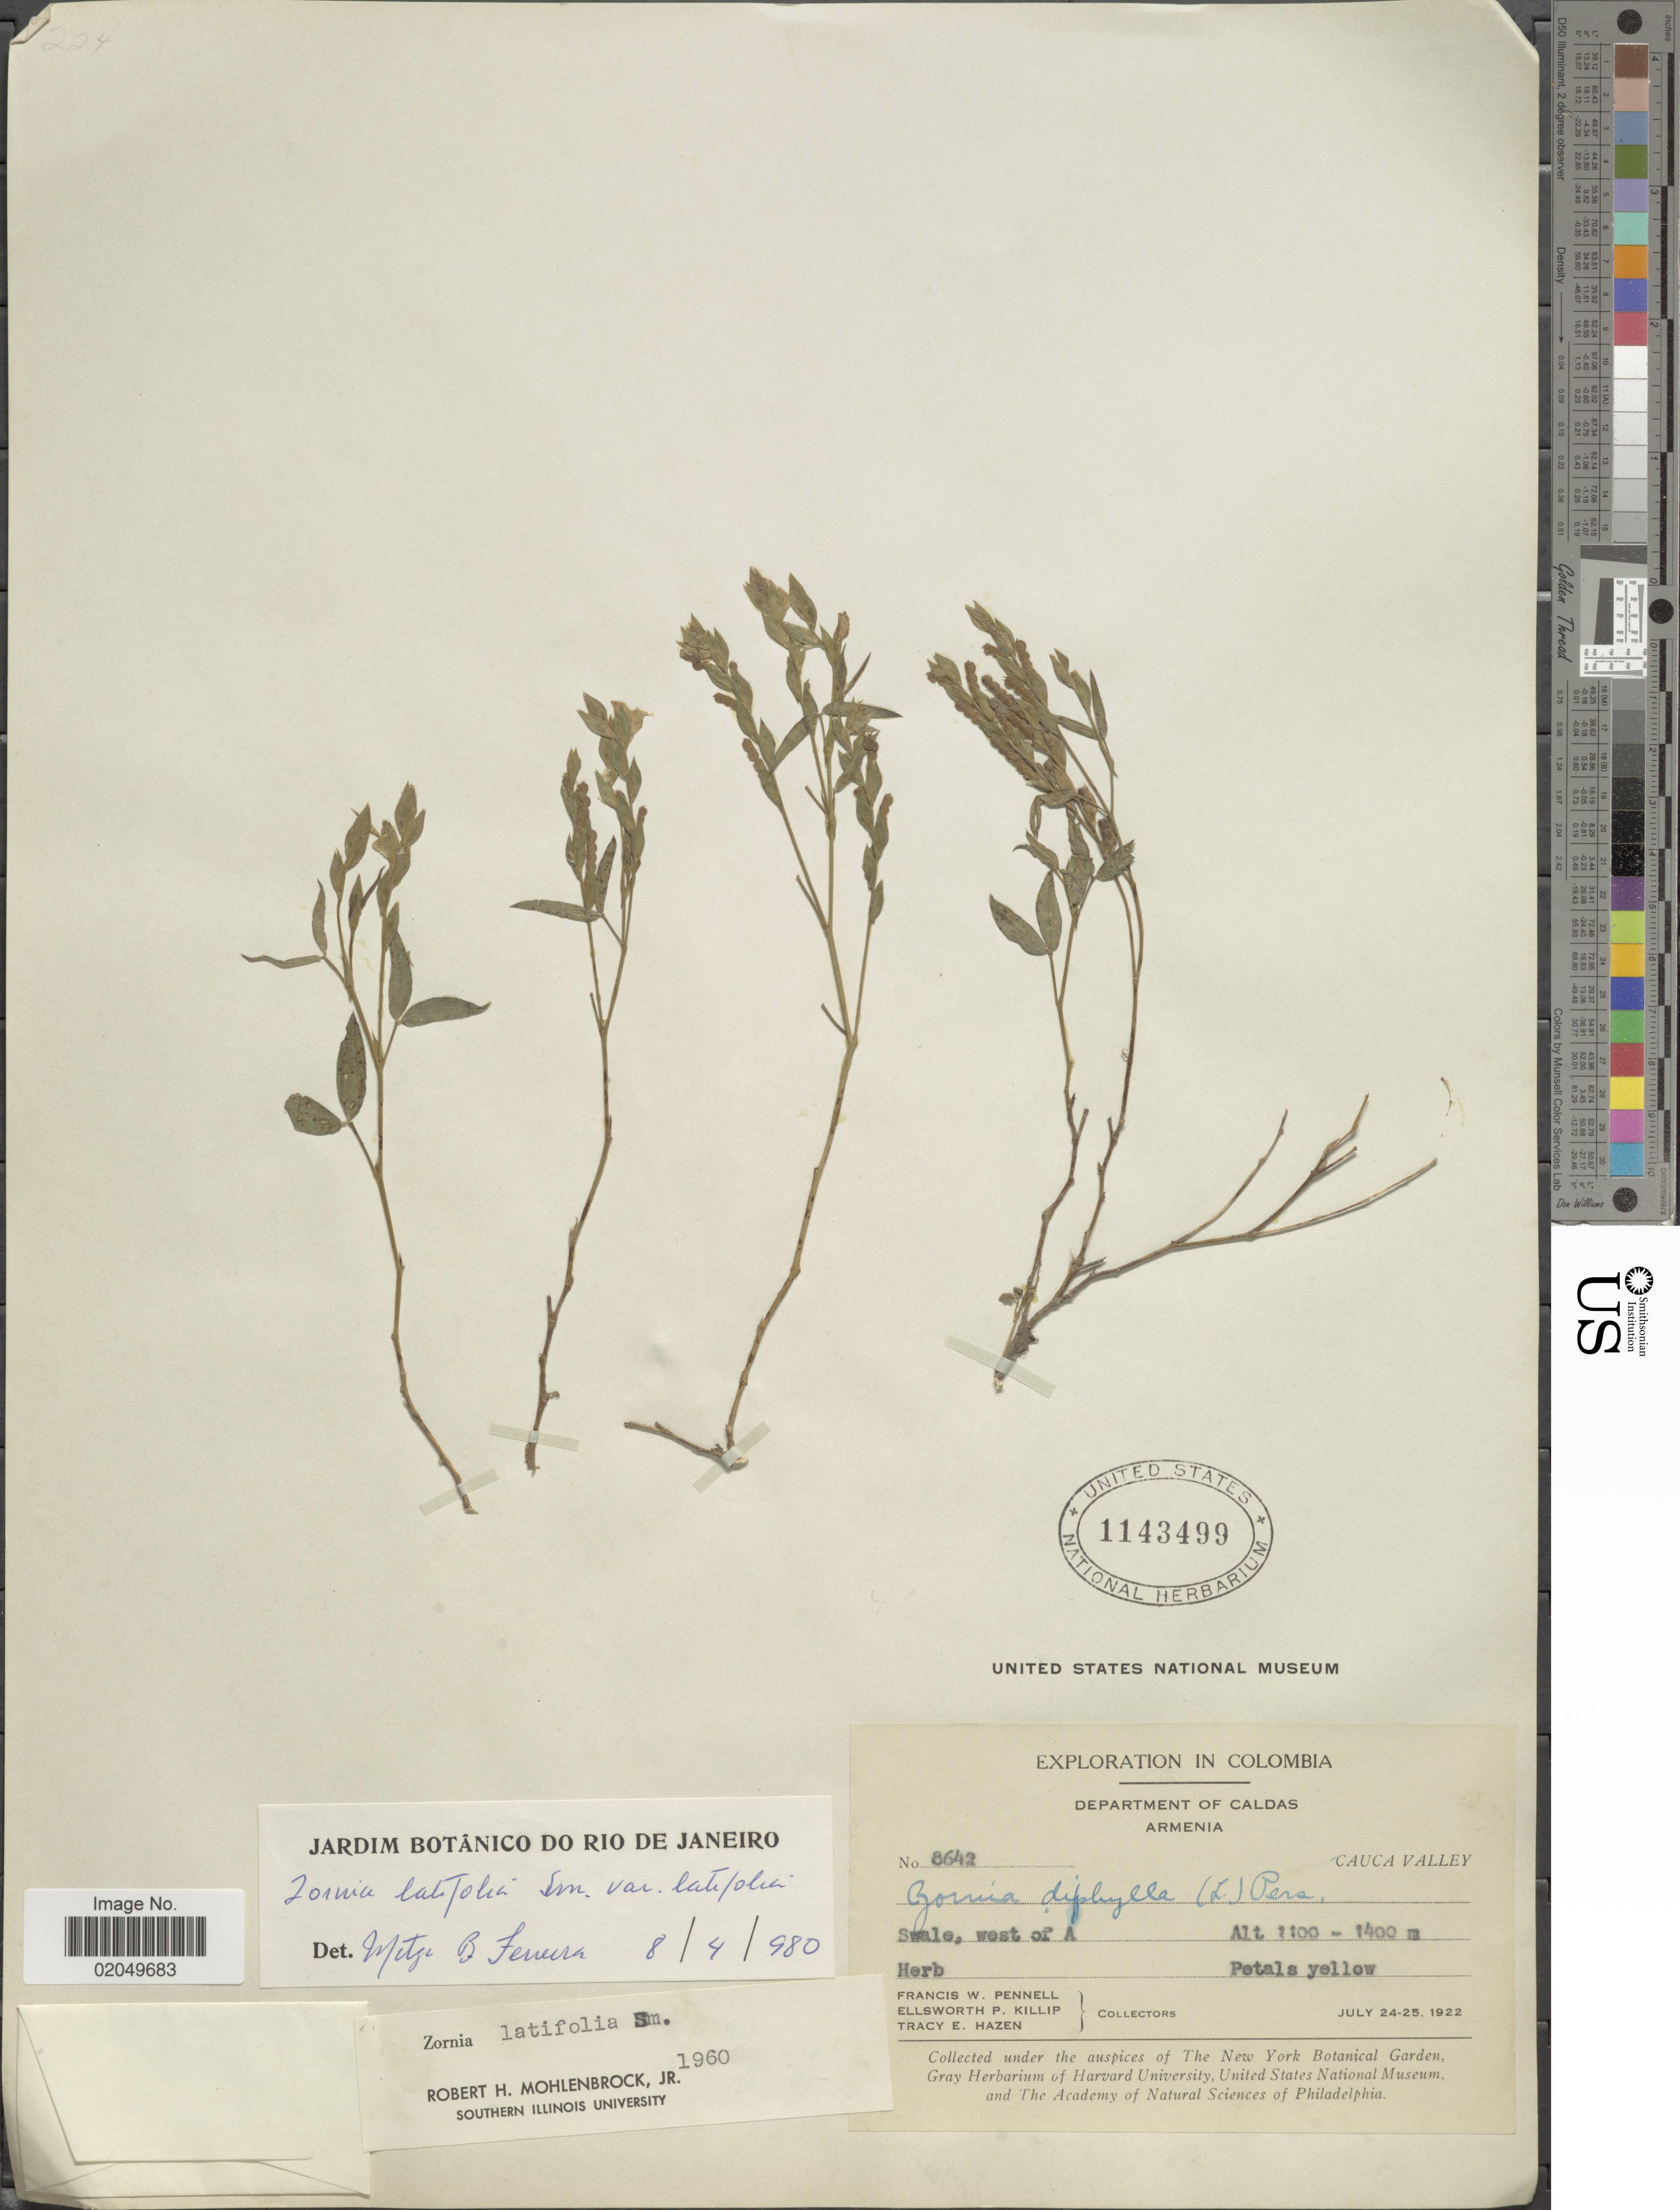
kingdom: Plantae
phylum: Tracheophyta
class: Magnoliopsida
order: Fabales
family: Fabaceae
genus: Zornia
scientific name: Zornia latifolia var. latifolia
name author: Sm.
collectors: F. W. Pennell, E. P. Killip & T. E. Hazen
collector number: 8642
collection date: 1922-07-24/1922-07-25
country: Colombia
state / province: Caldas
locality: Armenia. Swale, west of A. Cauca Valley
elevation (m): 1100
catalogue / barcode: US 1143499